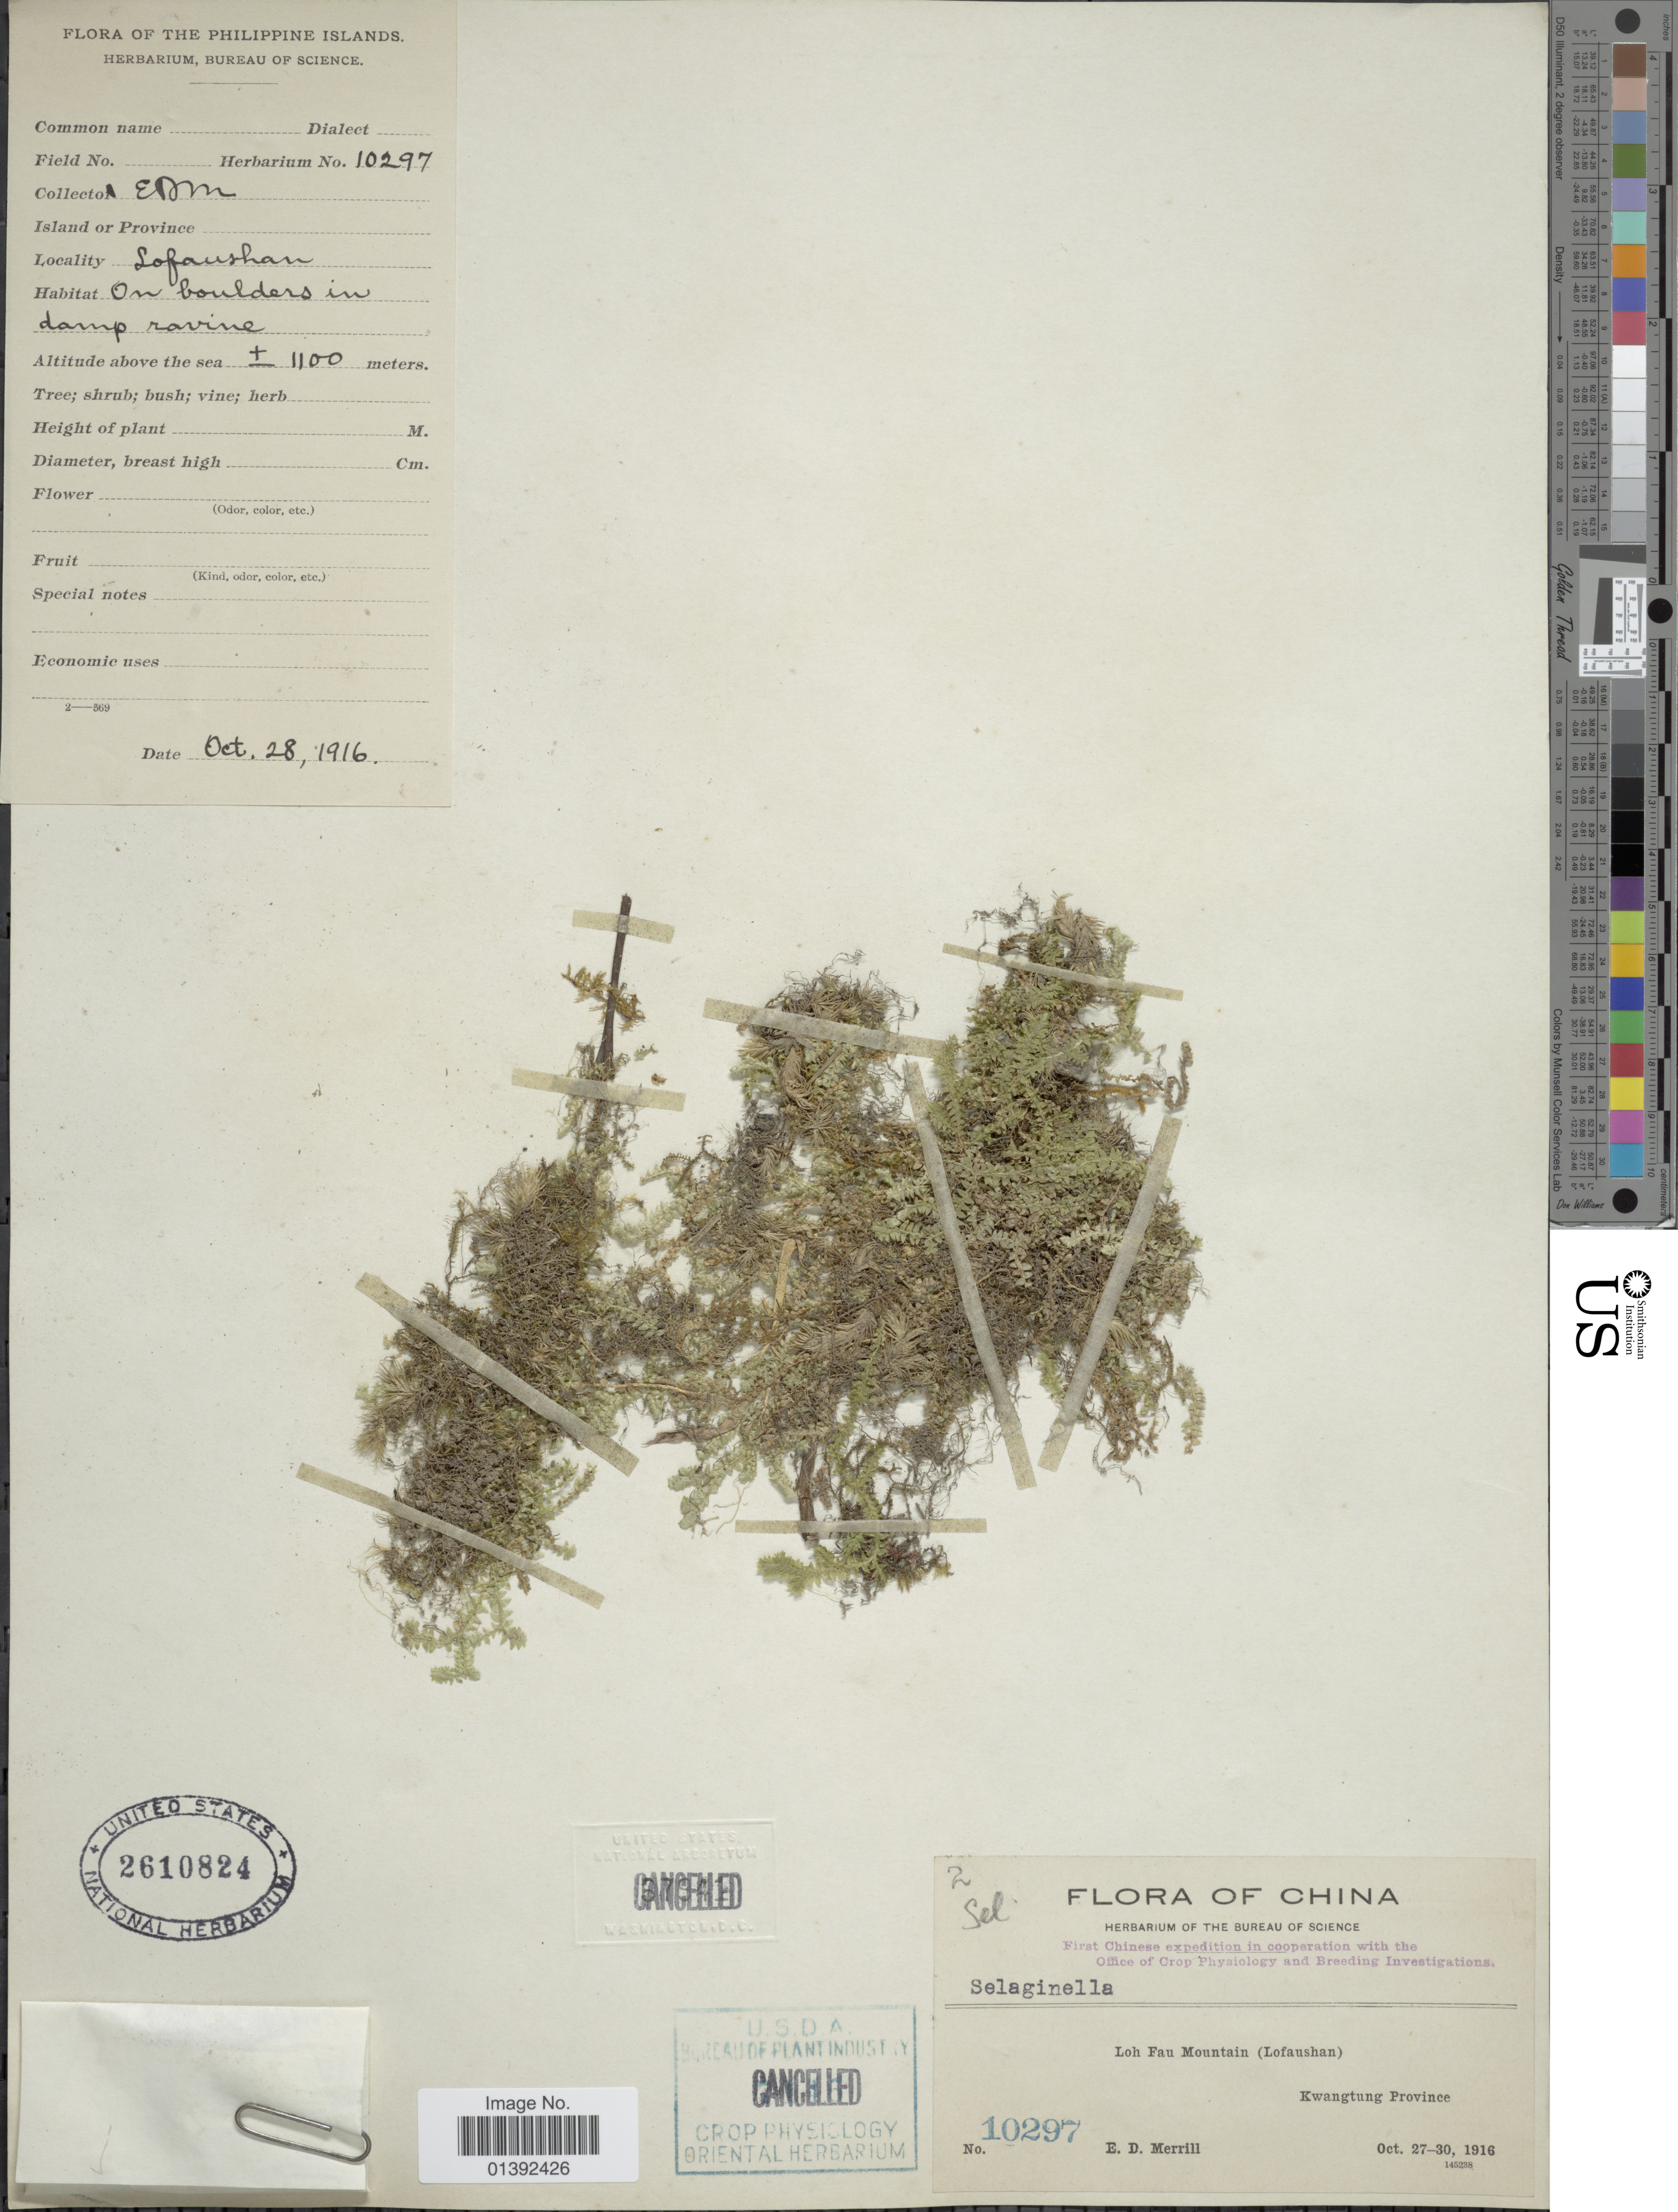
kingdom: Plantae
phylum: Tracheophyta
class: Lycopodiopsida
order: Selaginellales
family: Selaginellaceae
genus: Selaginella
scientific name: Selaginella sp.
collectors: E. D. Merrill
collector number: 10297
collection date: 1916-10-27/1916-10-30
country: China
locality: Loh Fau Mountain (Lofaushan), Kwangtung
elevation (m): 1100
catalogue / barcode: US 2610824